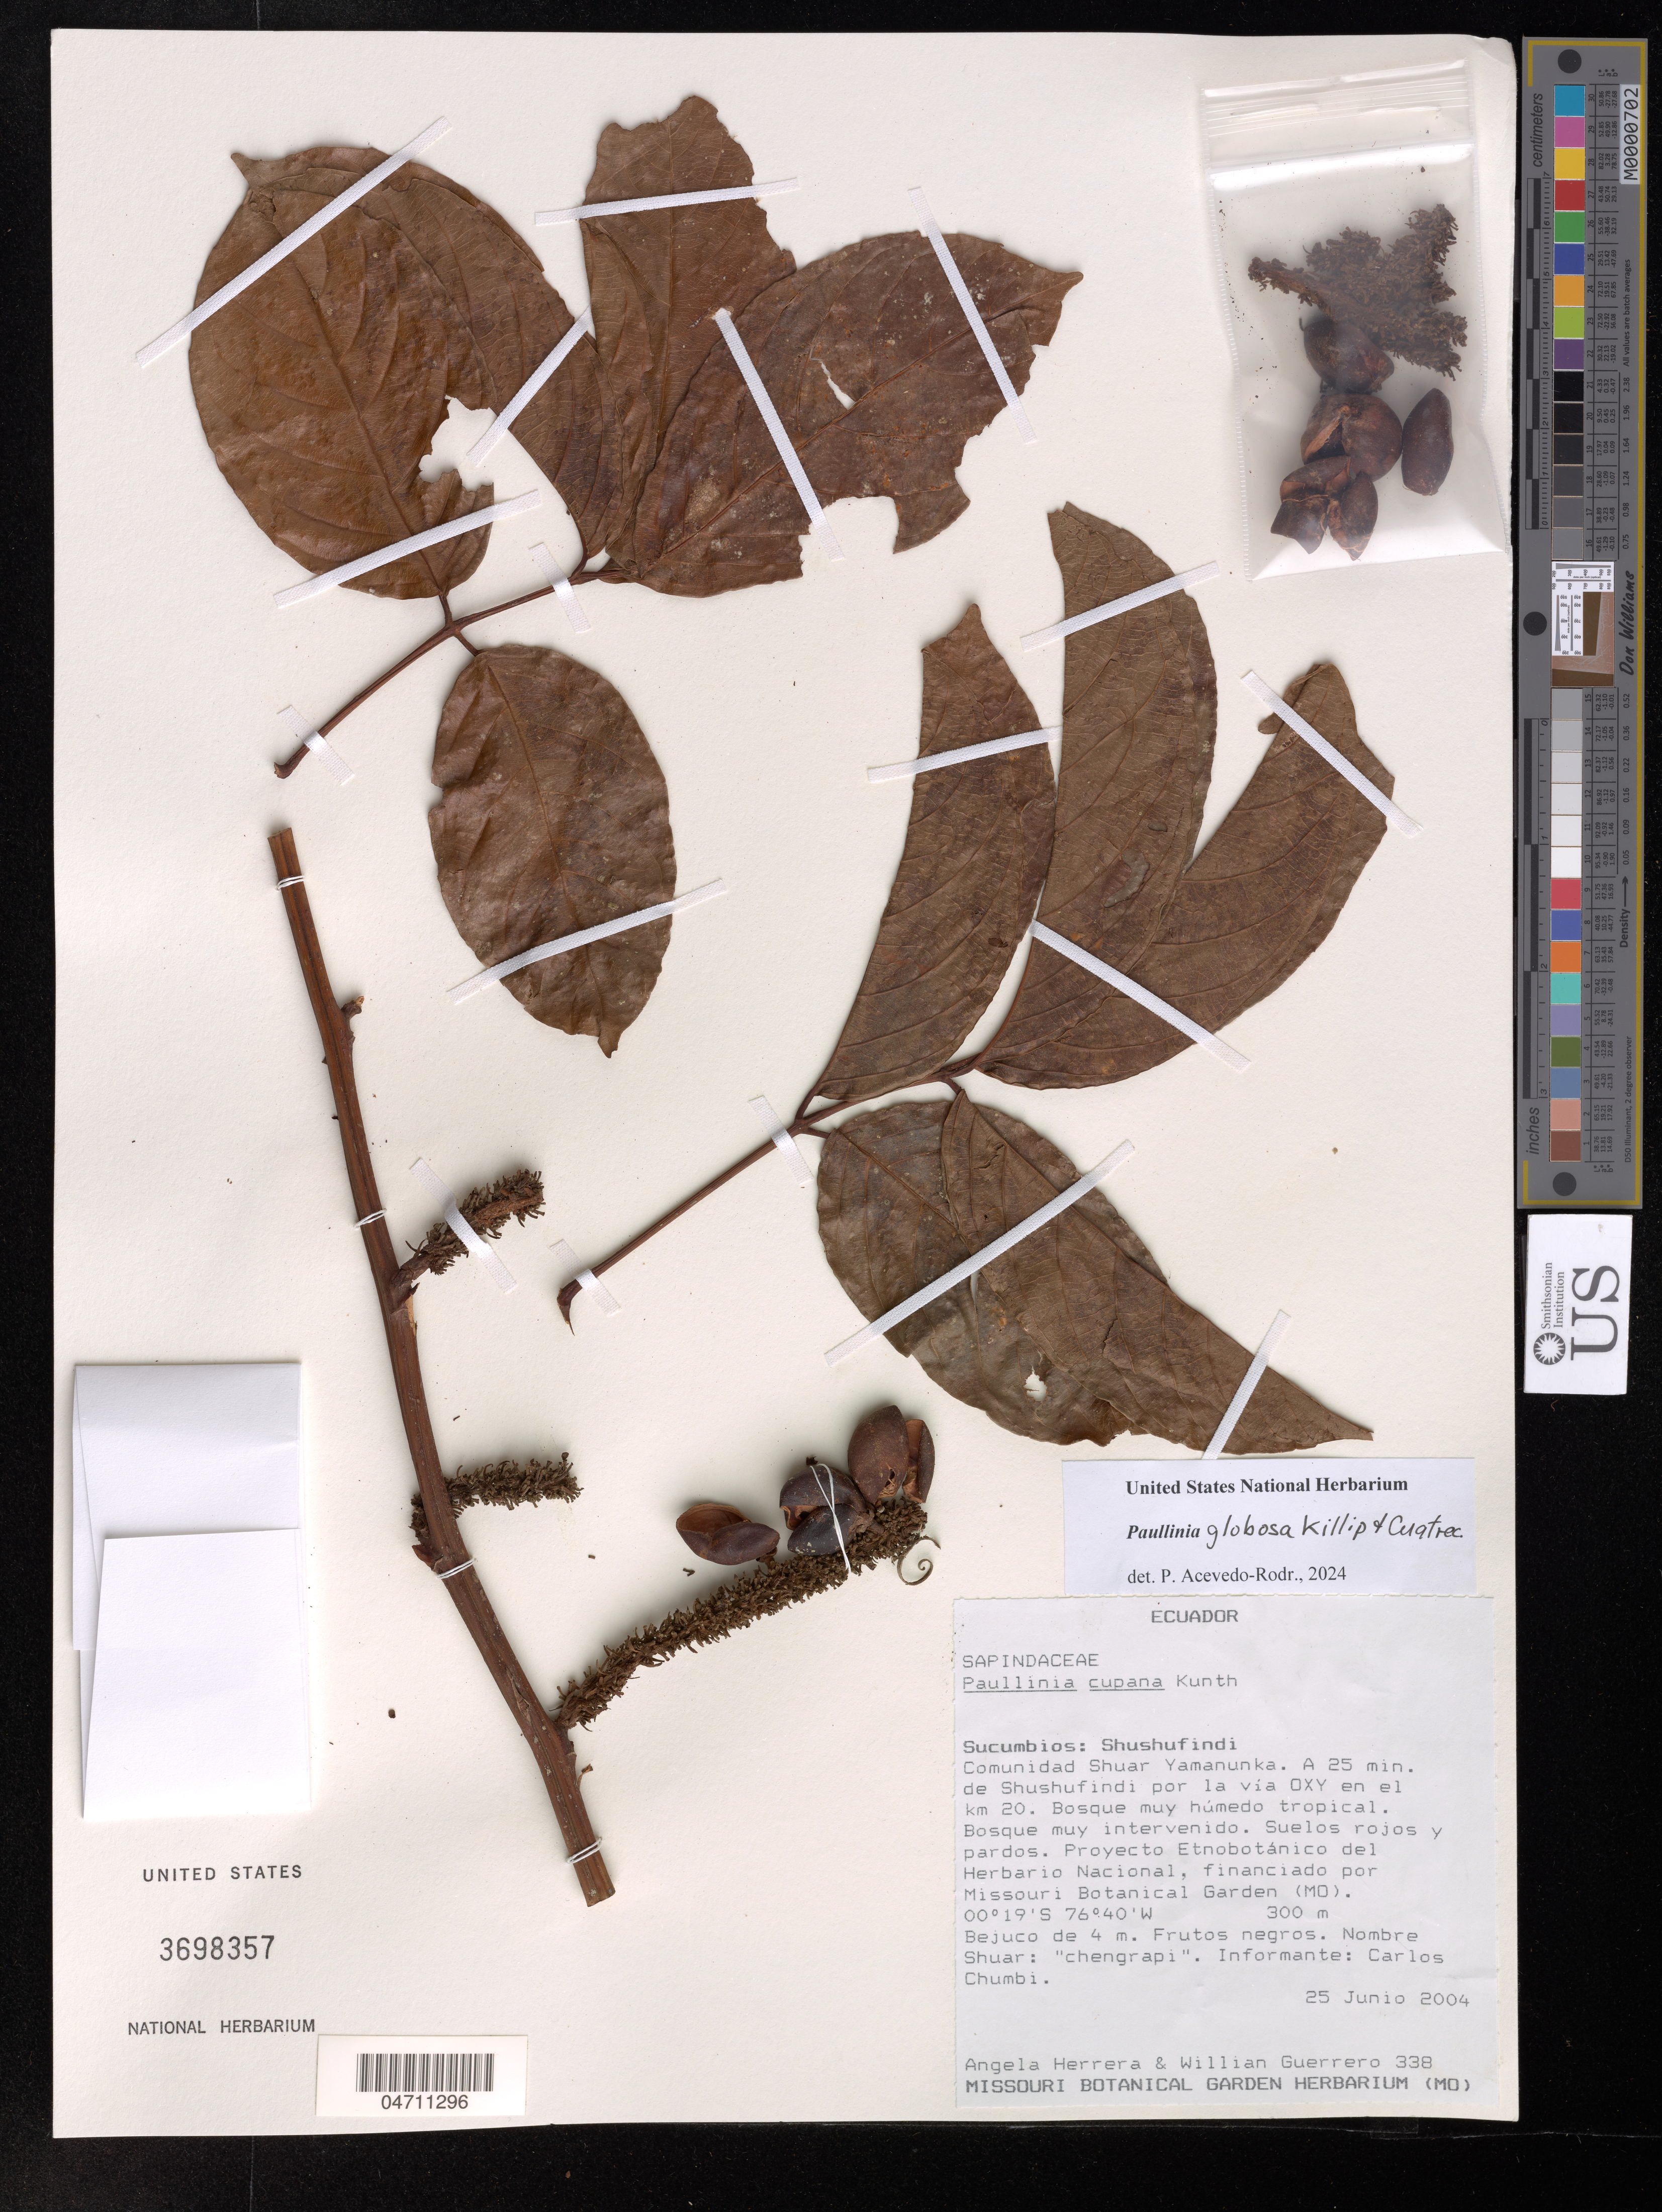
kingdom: Plantae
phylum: Tracheophyta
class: Magnoliopsida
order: Sapindales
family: Sapindaceae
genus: Paullinia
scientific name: Paullinia globosa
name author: Killip & Cuatrec.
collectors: A. Herrera & W. Guerrero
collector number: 338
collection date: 2004-06-25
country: Ecuador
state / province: Sucumbíos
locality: Shushufindi. Comunidad Shuar Yamanunka. A 25 min. de Shushufindi por la via Oxy en el km 20.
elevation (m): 300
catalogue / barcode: US 3698357